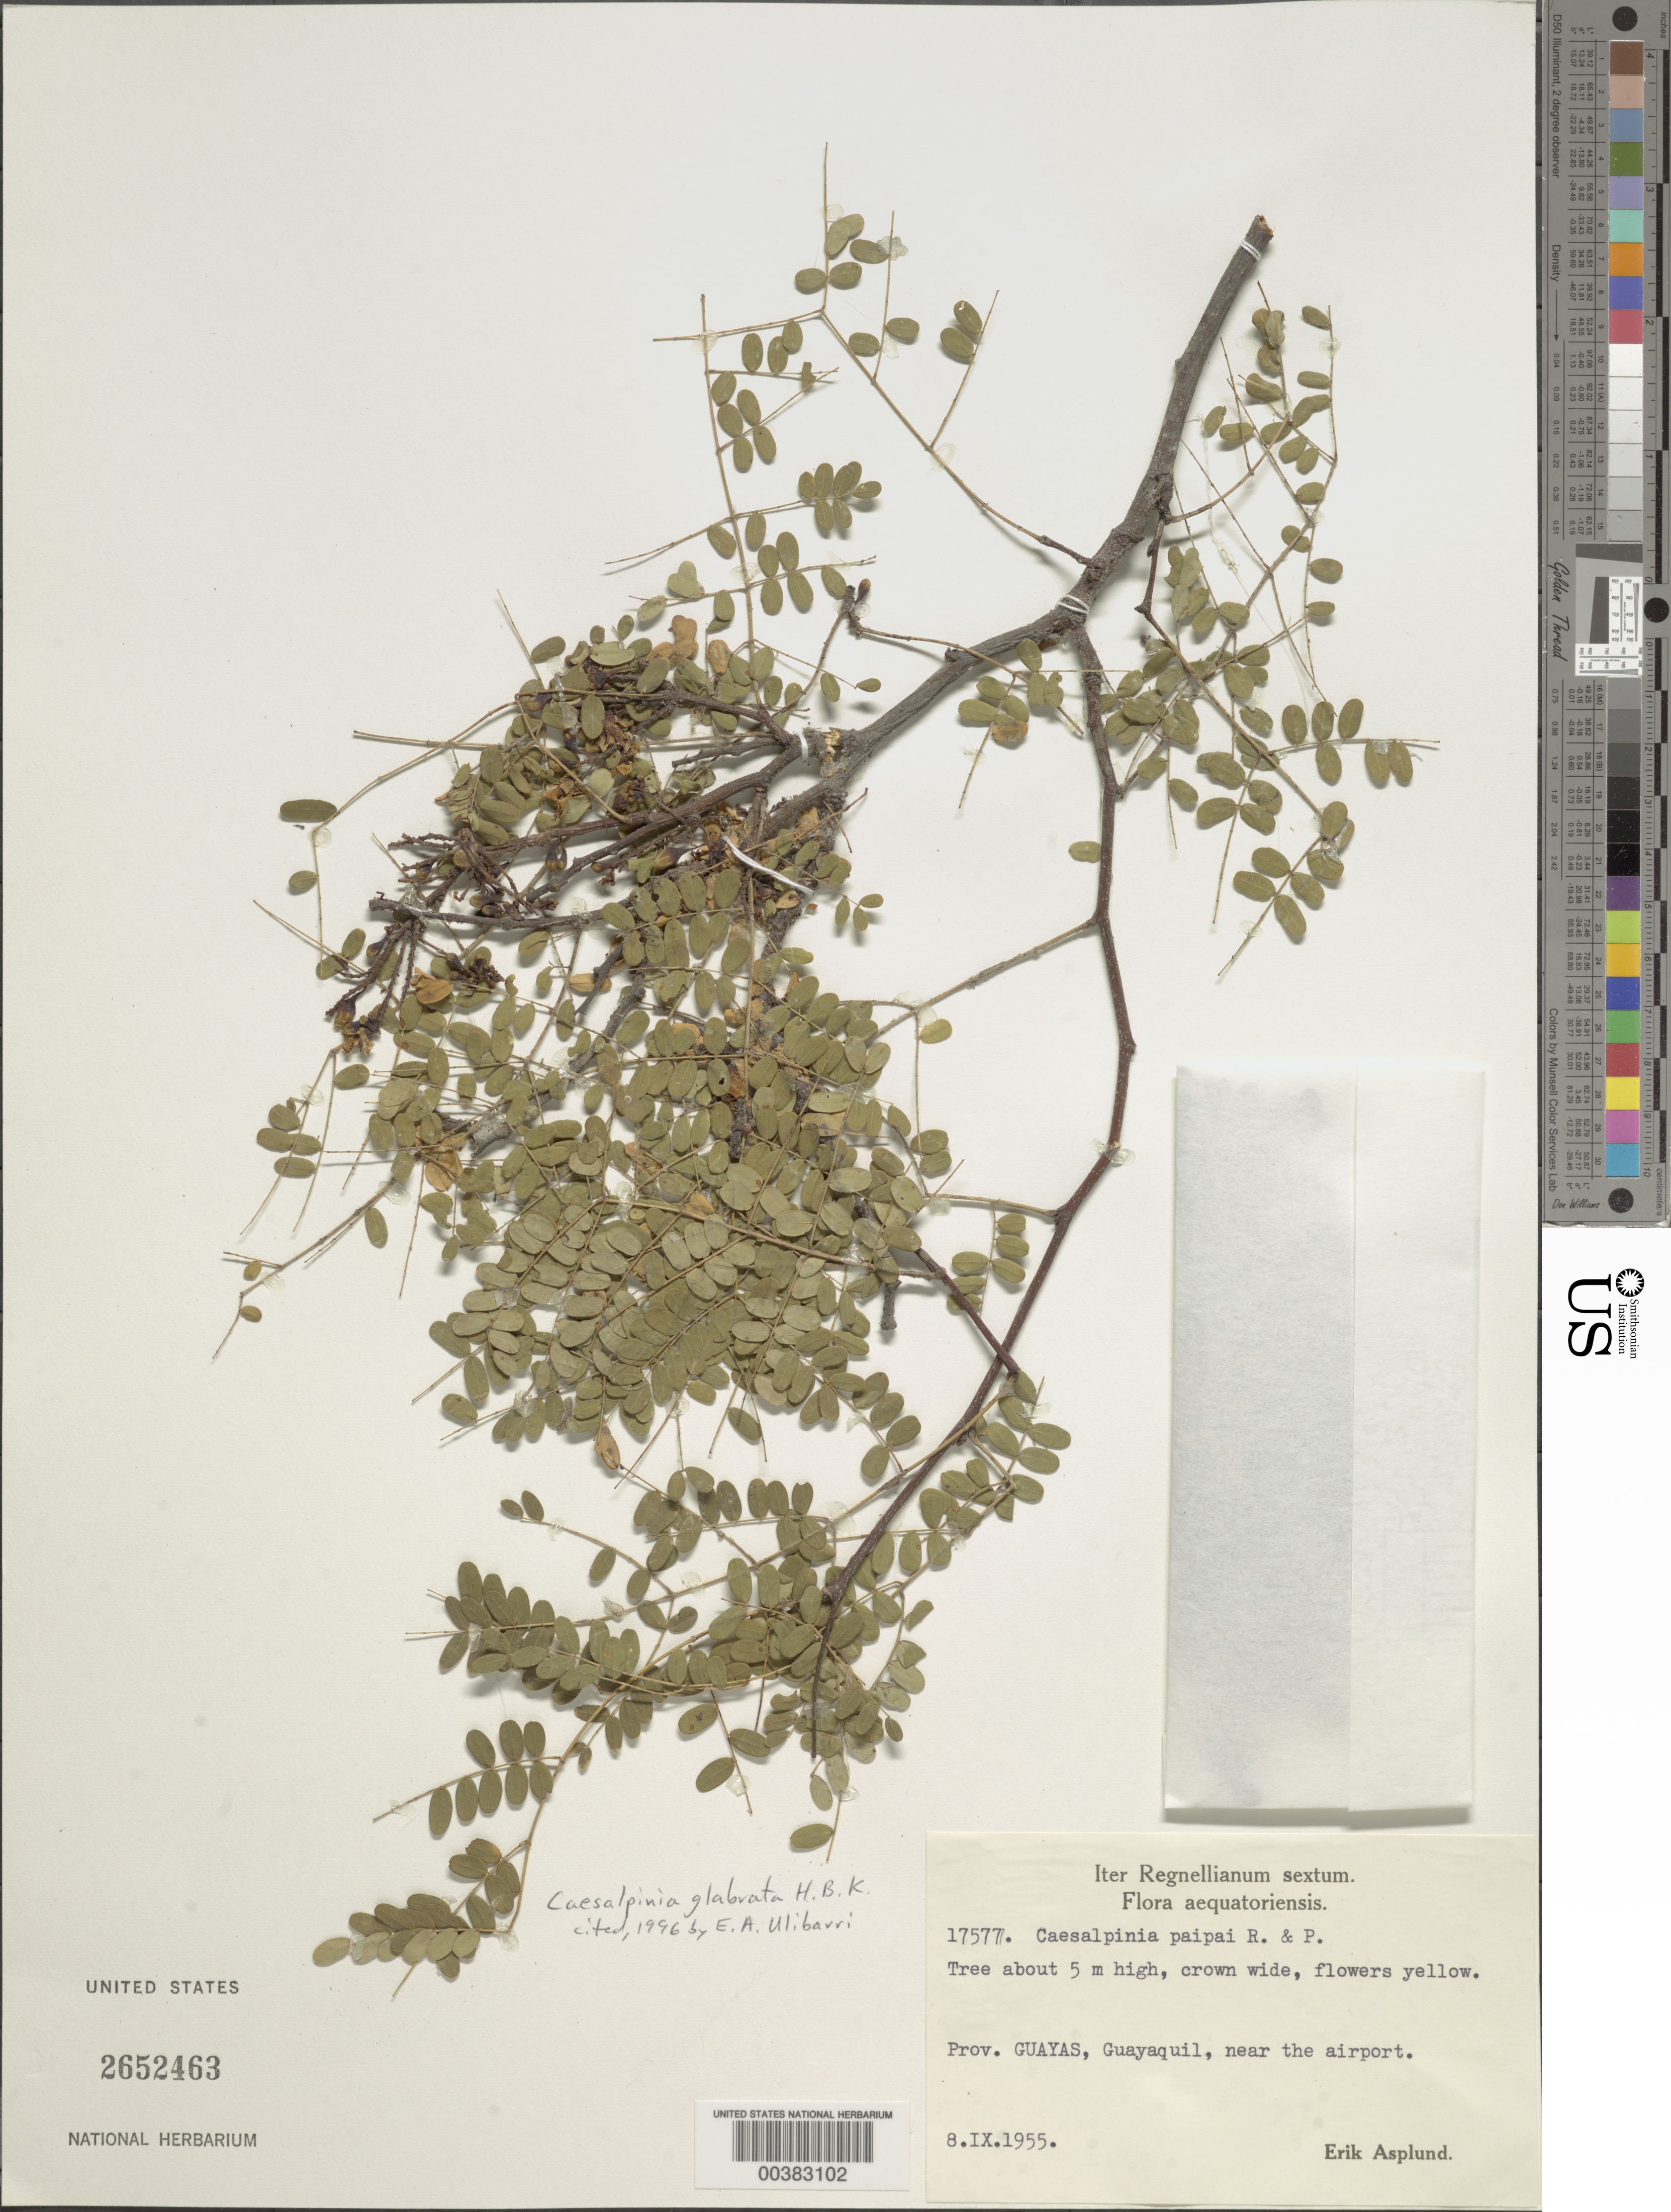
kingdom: Plantae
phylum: Tracheophyta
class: Magnoliopsida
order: Fabales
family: Fabaceae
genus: Libidibia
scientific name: Libidibia glabrata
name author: (Kunth) C. Cast. & G.P. Lewis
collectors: E. Asplund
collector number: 17577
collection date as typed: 08 Sep 1955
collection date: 1955-09-08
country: Ecuador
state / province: Guayas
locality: Guayaquil, near the airport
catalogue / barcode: US 2652463